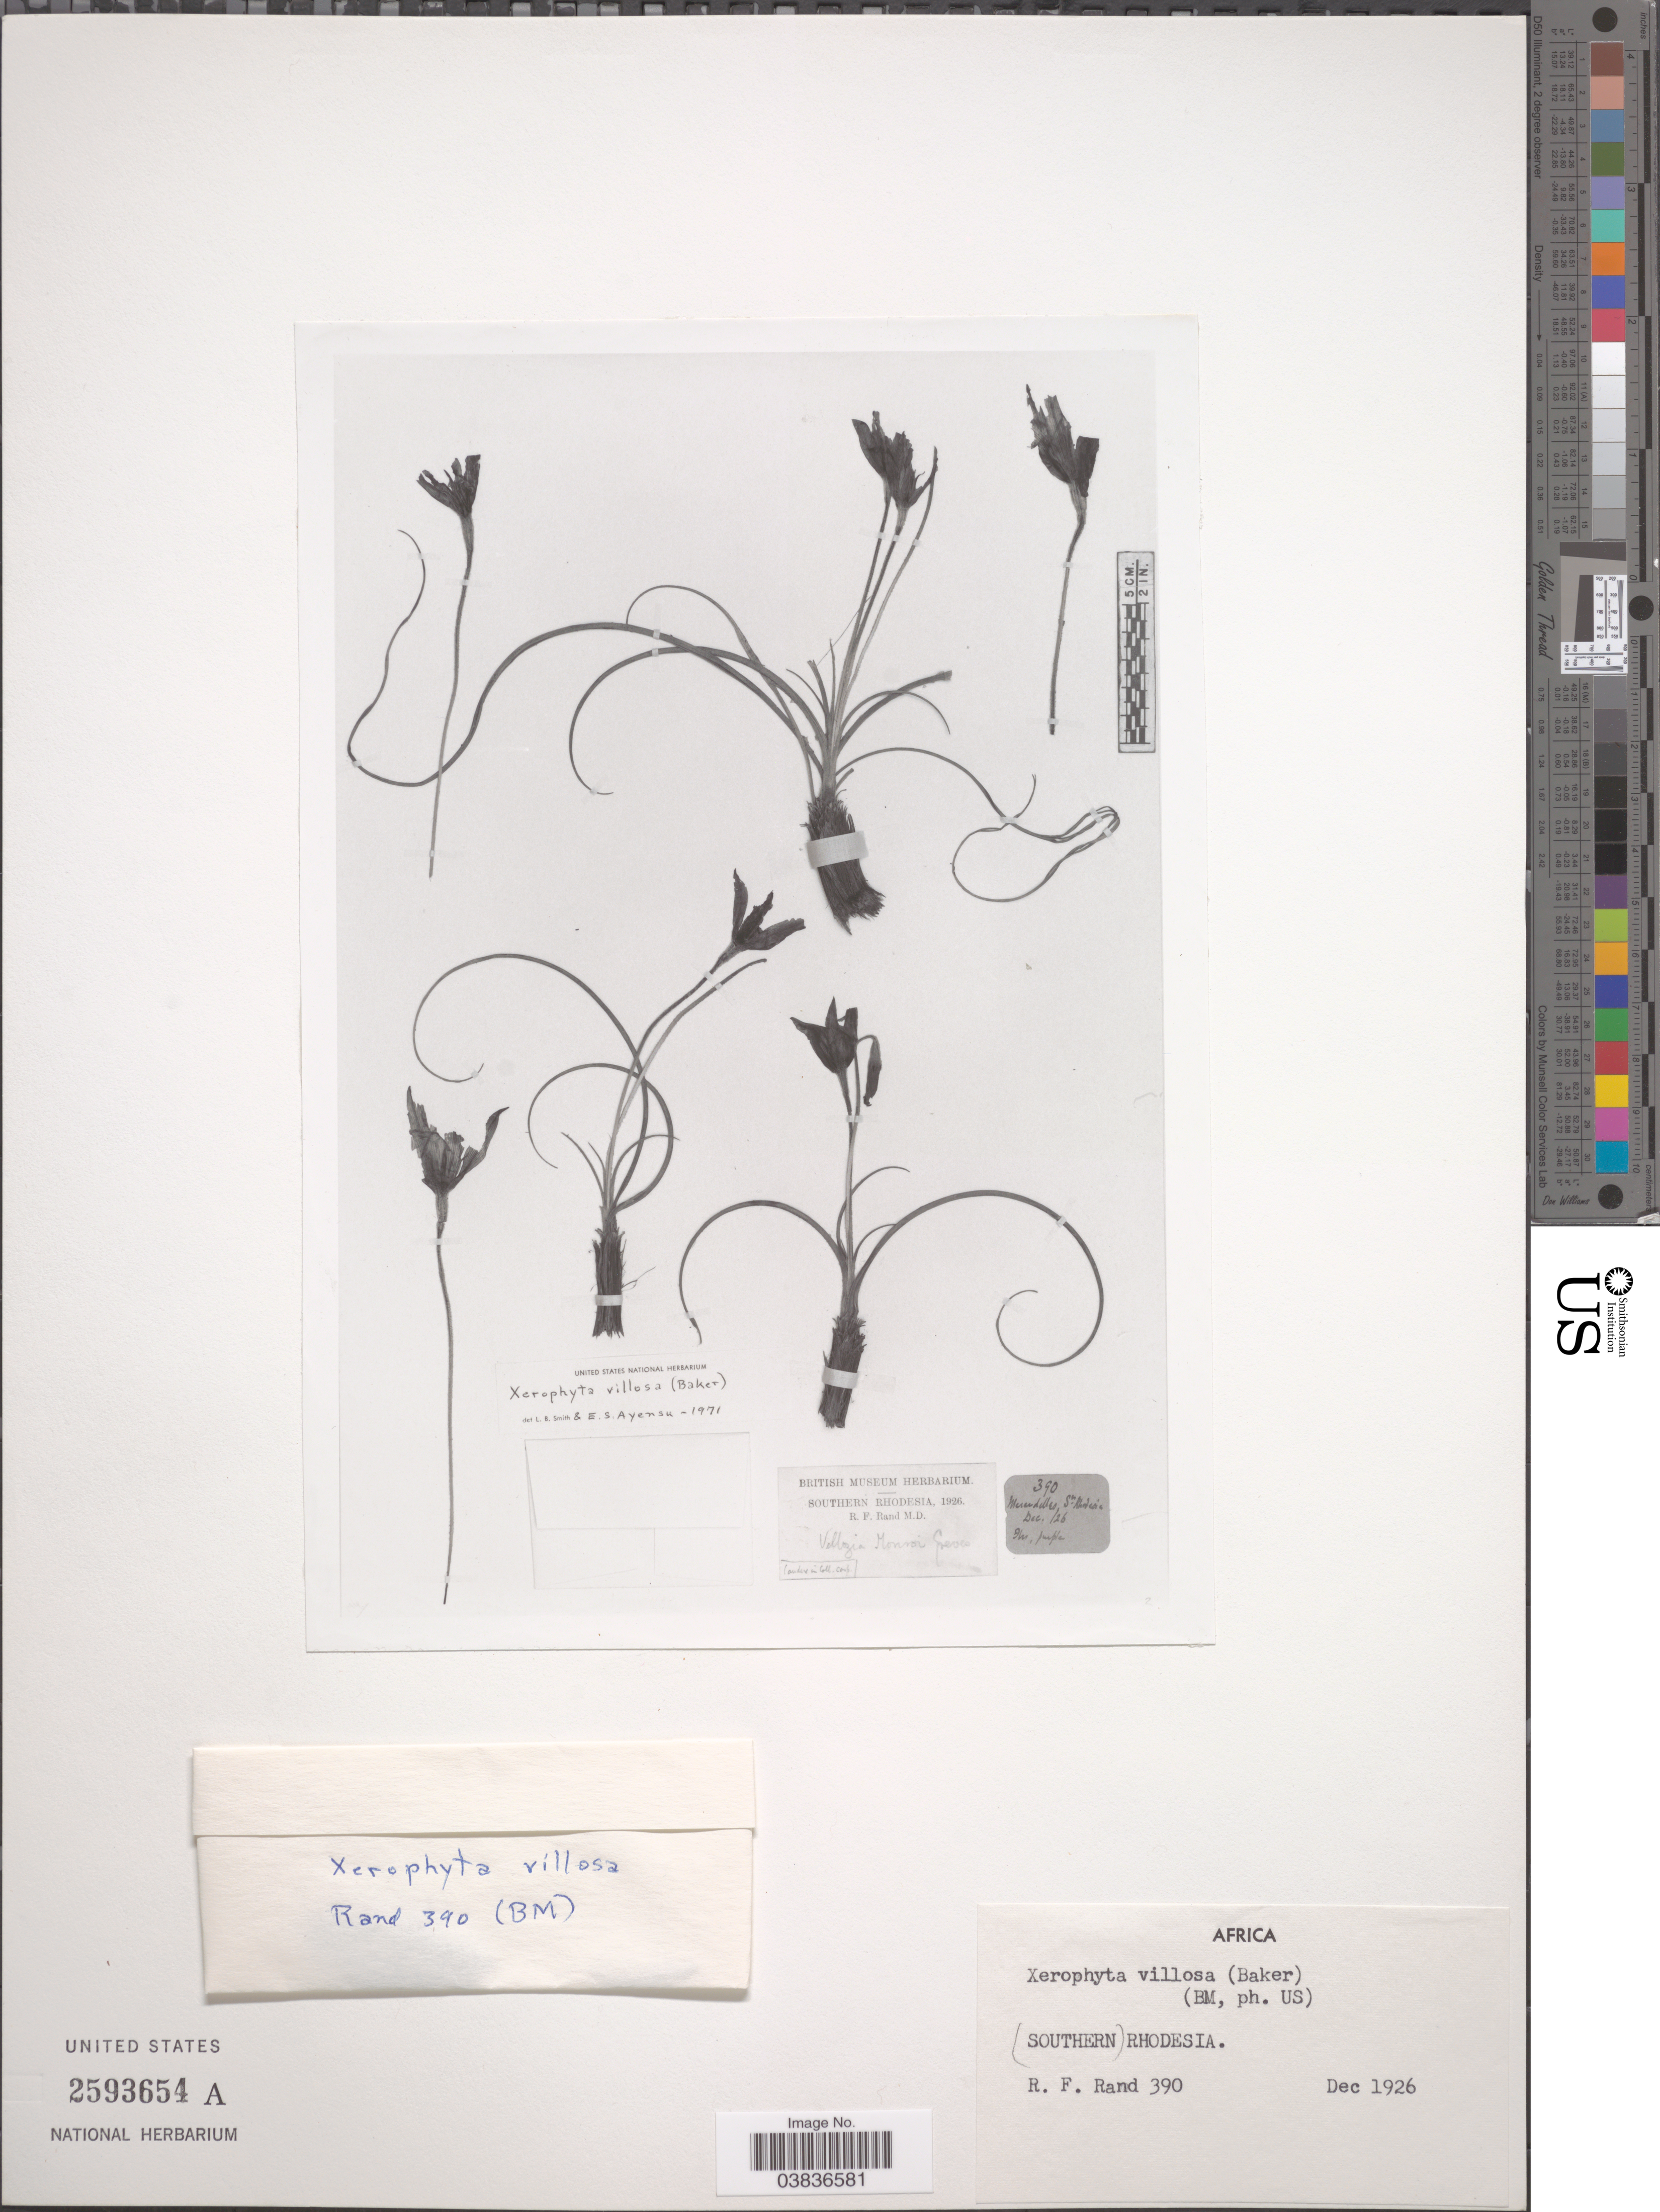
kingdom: Plantae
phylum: Tracheophyta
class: Liliopsida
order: Pandanales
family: Velloziaceae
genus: Xerophyta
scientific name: Xerophyta villosa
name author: (Baker) L.B. Sm. & Ayensu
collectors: R. Rand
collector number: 390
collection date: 1926-12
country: Zimbabwe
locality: Rhodesia.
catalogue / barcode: US 2593654A